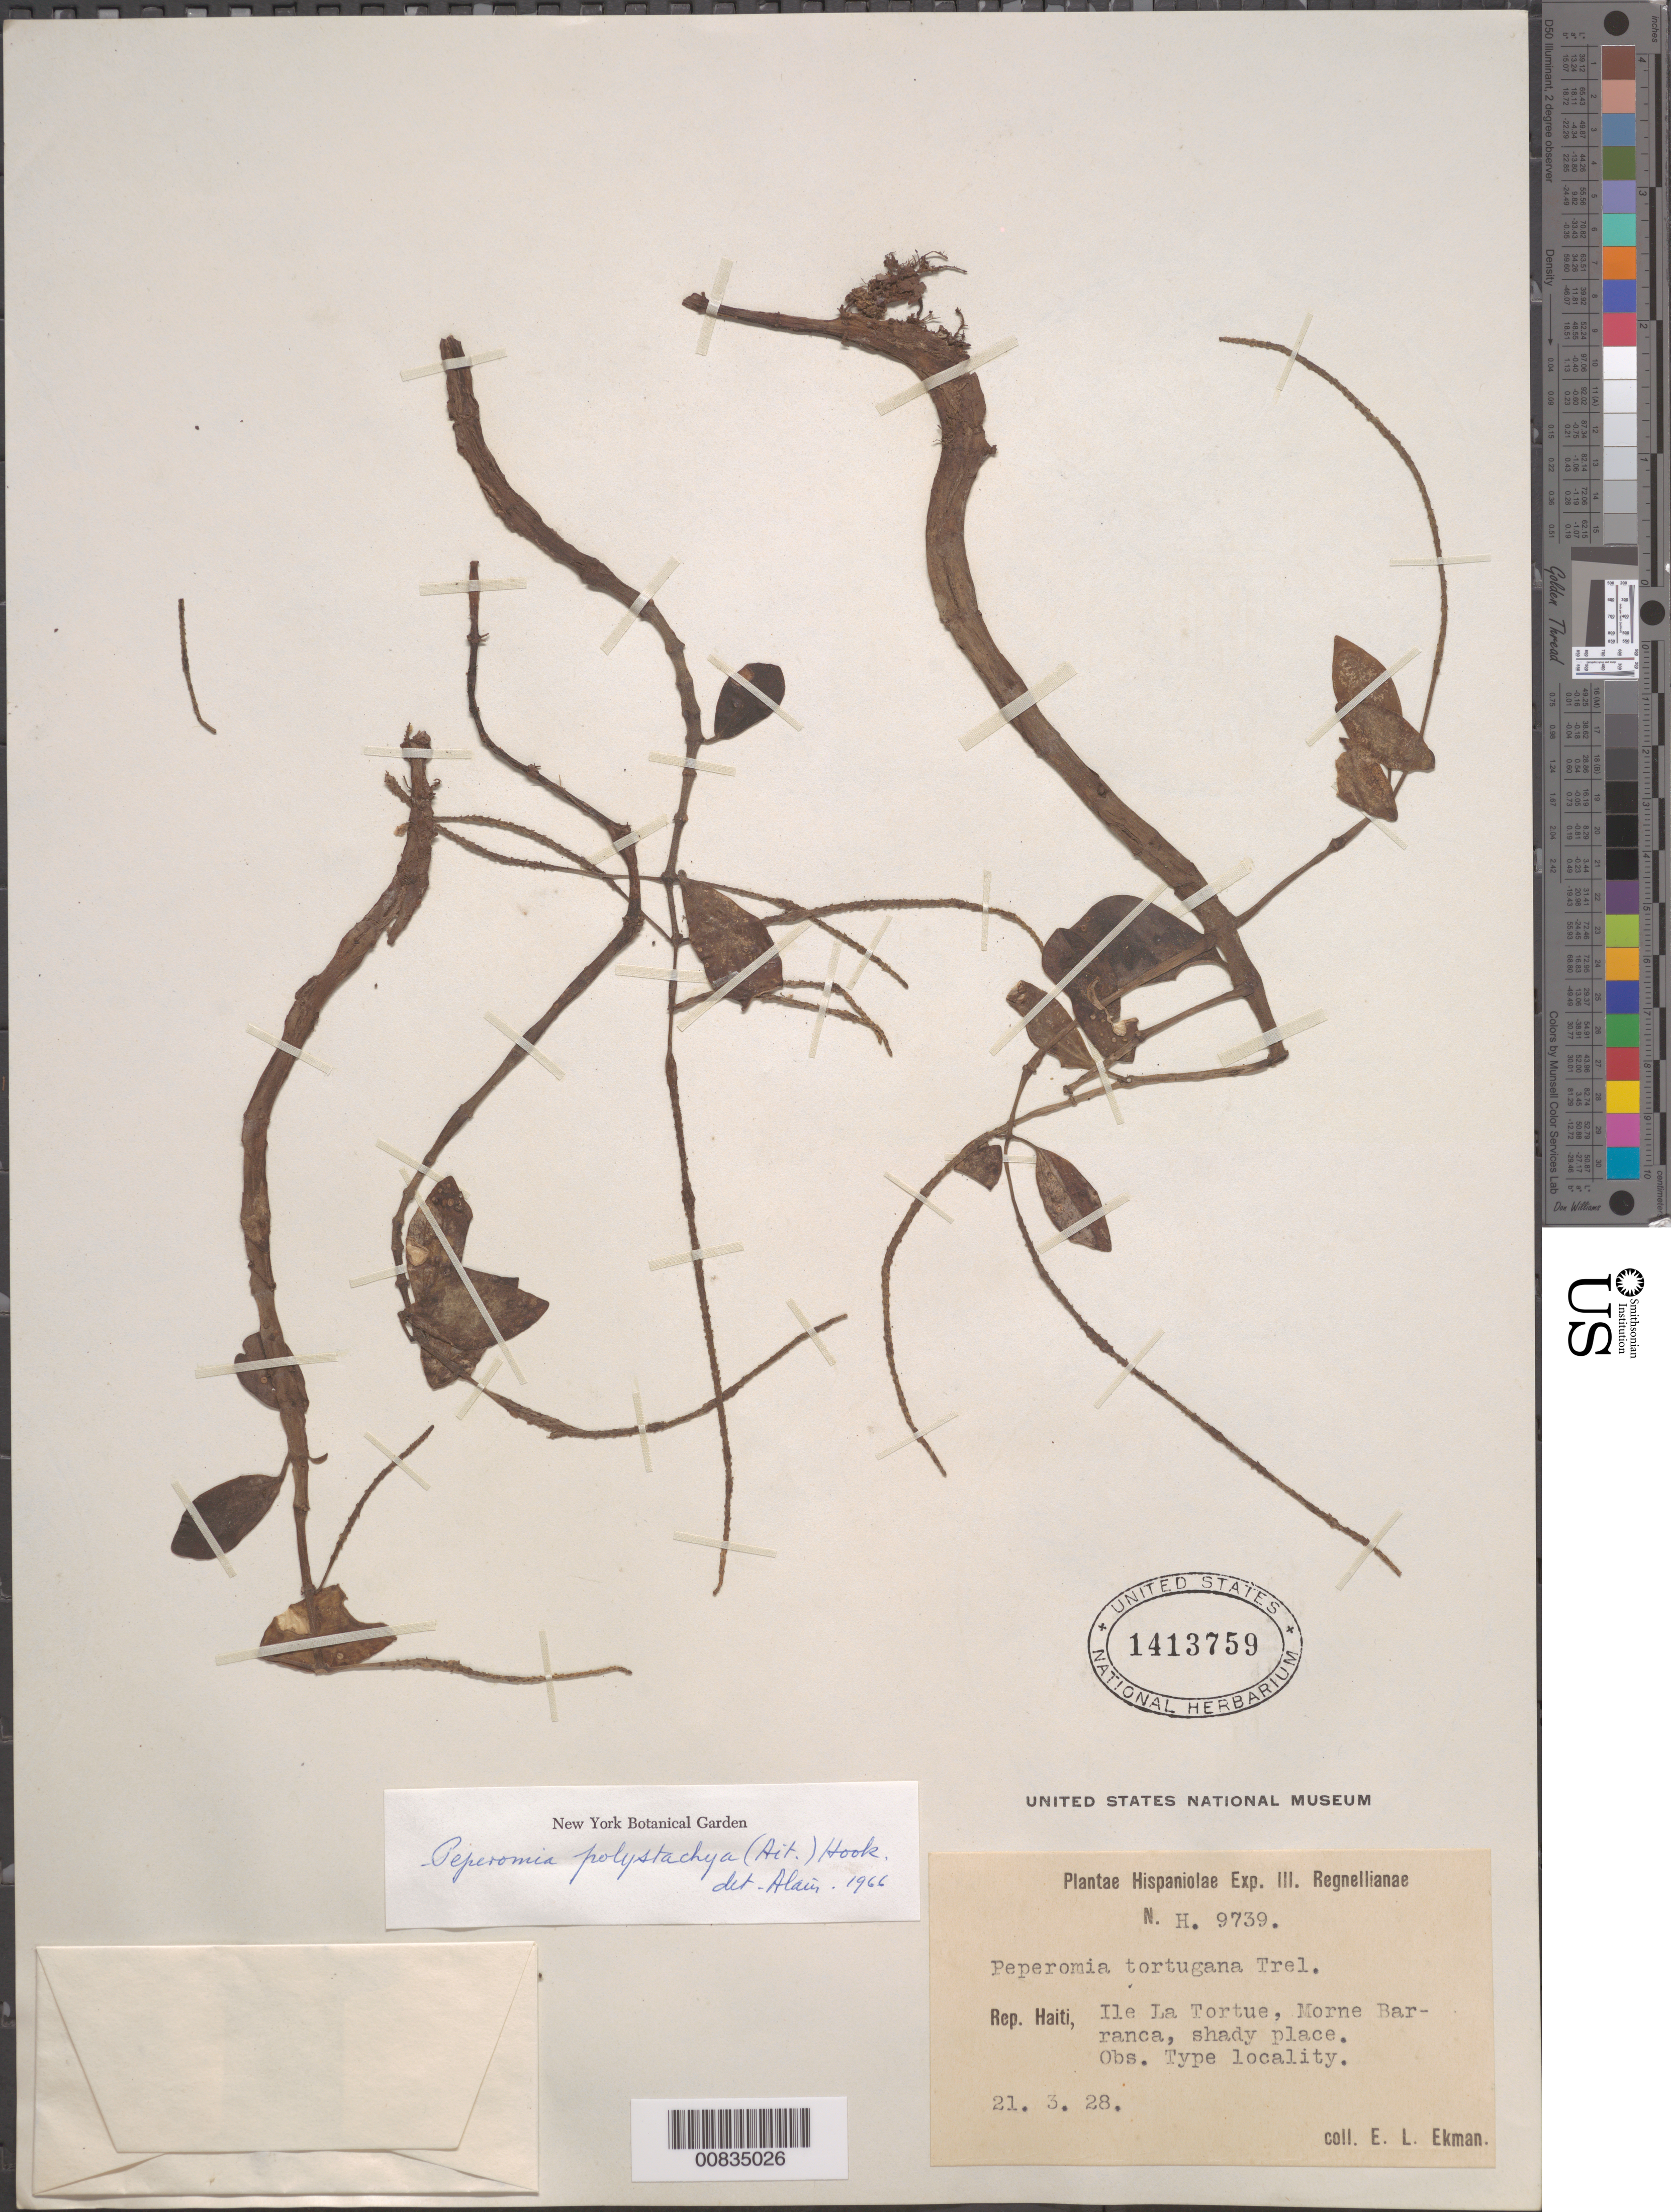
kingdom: Plantae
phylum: Tracheophyta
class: Magnoliopsida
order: Piperales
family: Piperaceae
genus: Peperomia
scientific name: Peperomia polystachya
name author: (Aiton) Hook.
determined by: Liogier, Alain H.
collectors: E. L. Ekman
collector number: H 9739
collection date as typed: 21 Mar 1928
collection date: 1928-03-21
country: Haiti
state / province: Nord-Óuest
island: Île de la Tortue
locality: Ile La Tortue, Morne Barranca.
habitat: Shady place.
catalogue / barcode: US 1413759